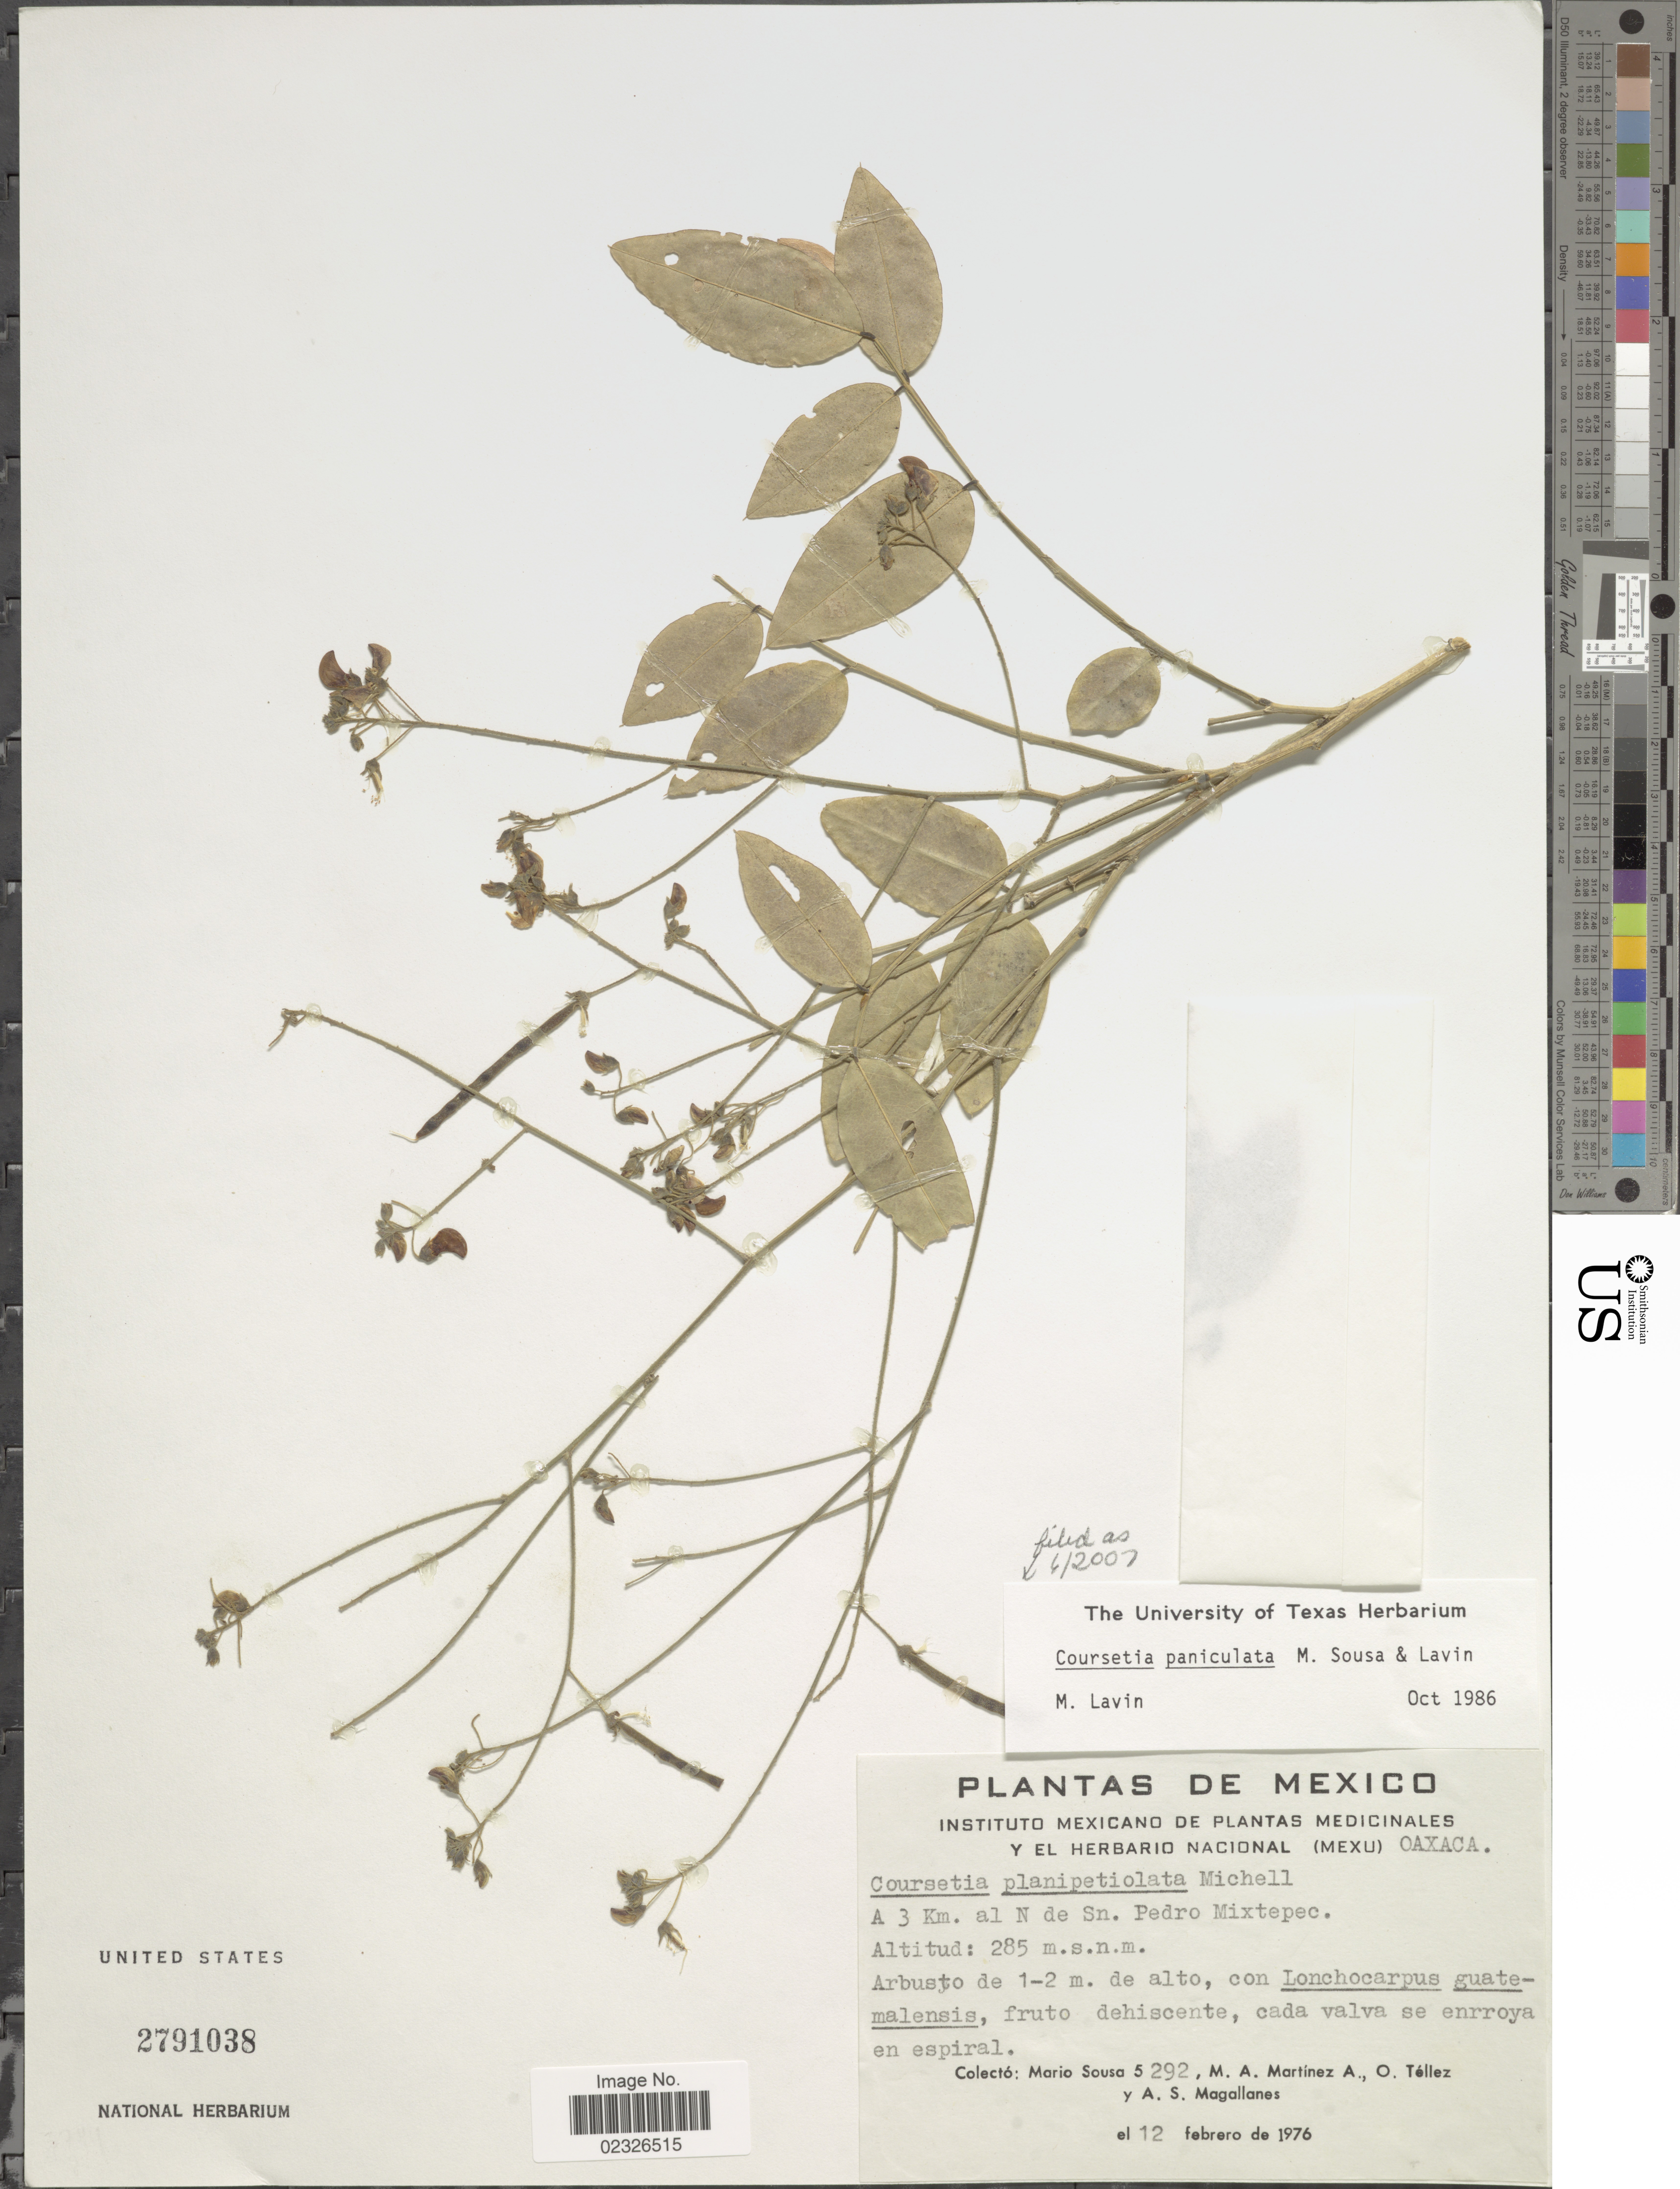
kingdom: Plantae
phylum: Tracheophyta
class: Magnoliopsida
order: Fabales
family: Fabaceae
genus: Coursetia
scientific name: Coursetia paniculata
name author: M. Sousa & Lavin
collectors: M. Sousa S., M. A. Martinez, O. Tellez & A. Magallanes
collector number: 5292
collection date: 1976-02-12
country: Mexico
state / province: Oaxaca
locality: A 3 Km. al N de Sn. Pedro Mixtepec.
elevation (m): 285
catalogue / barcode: US 2791038